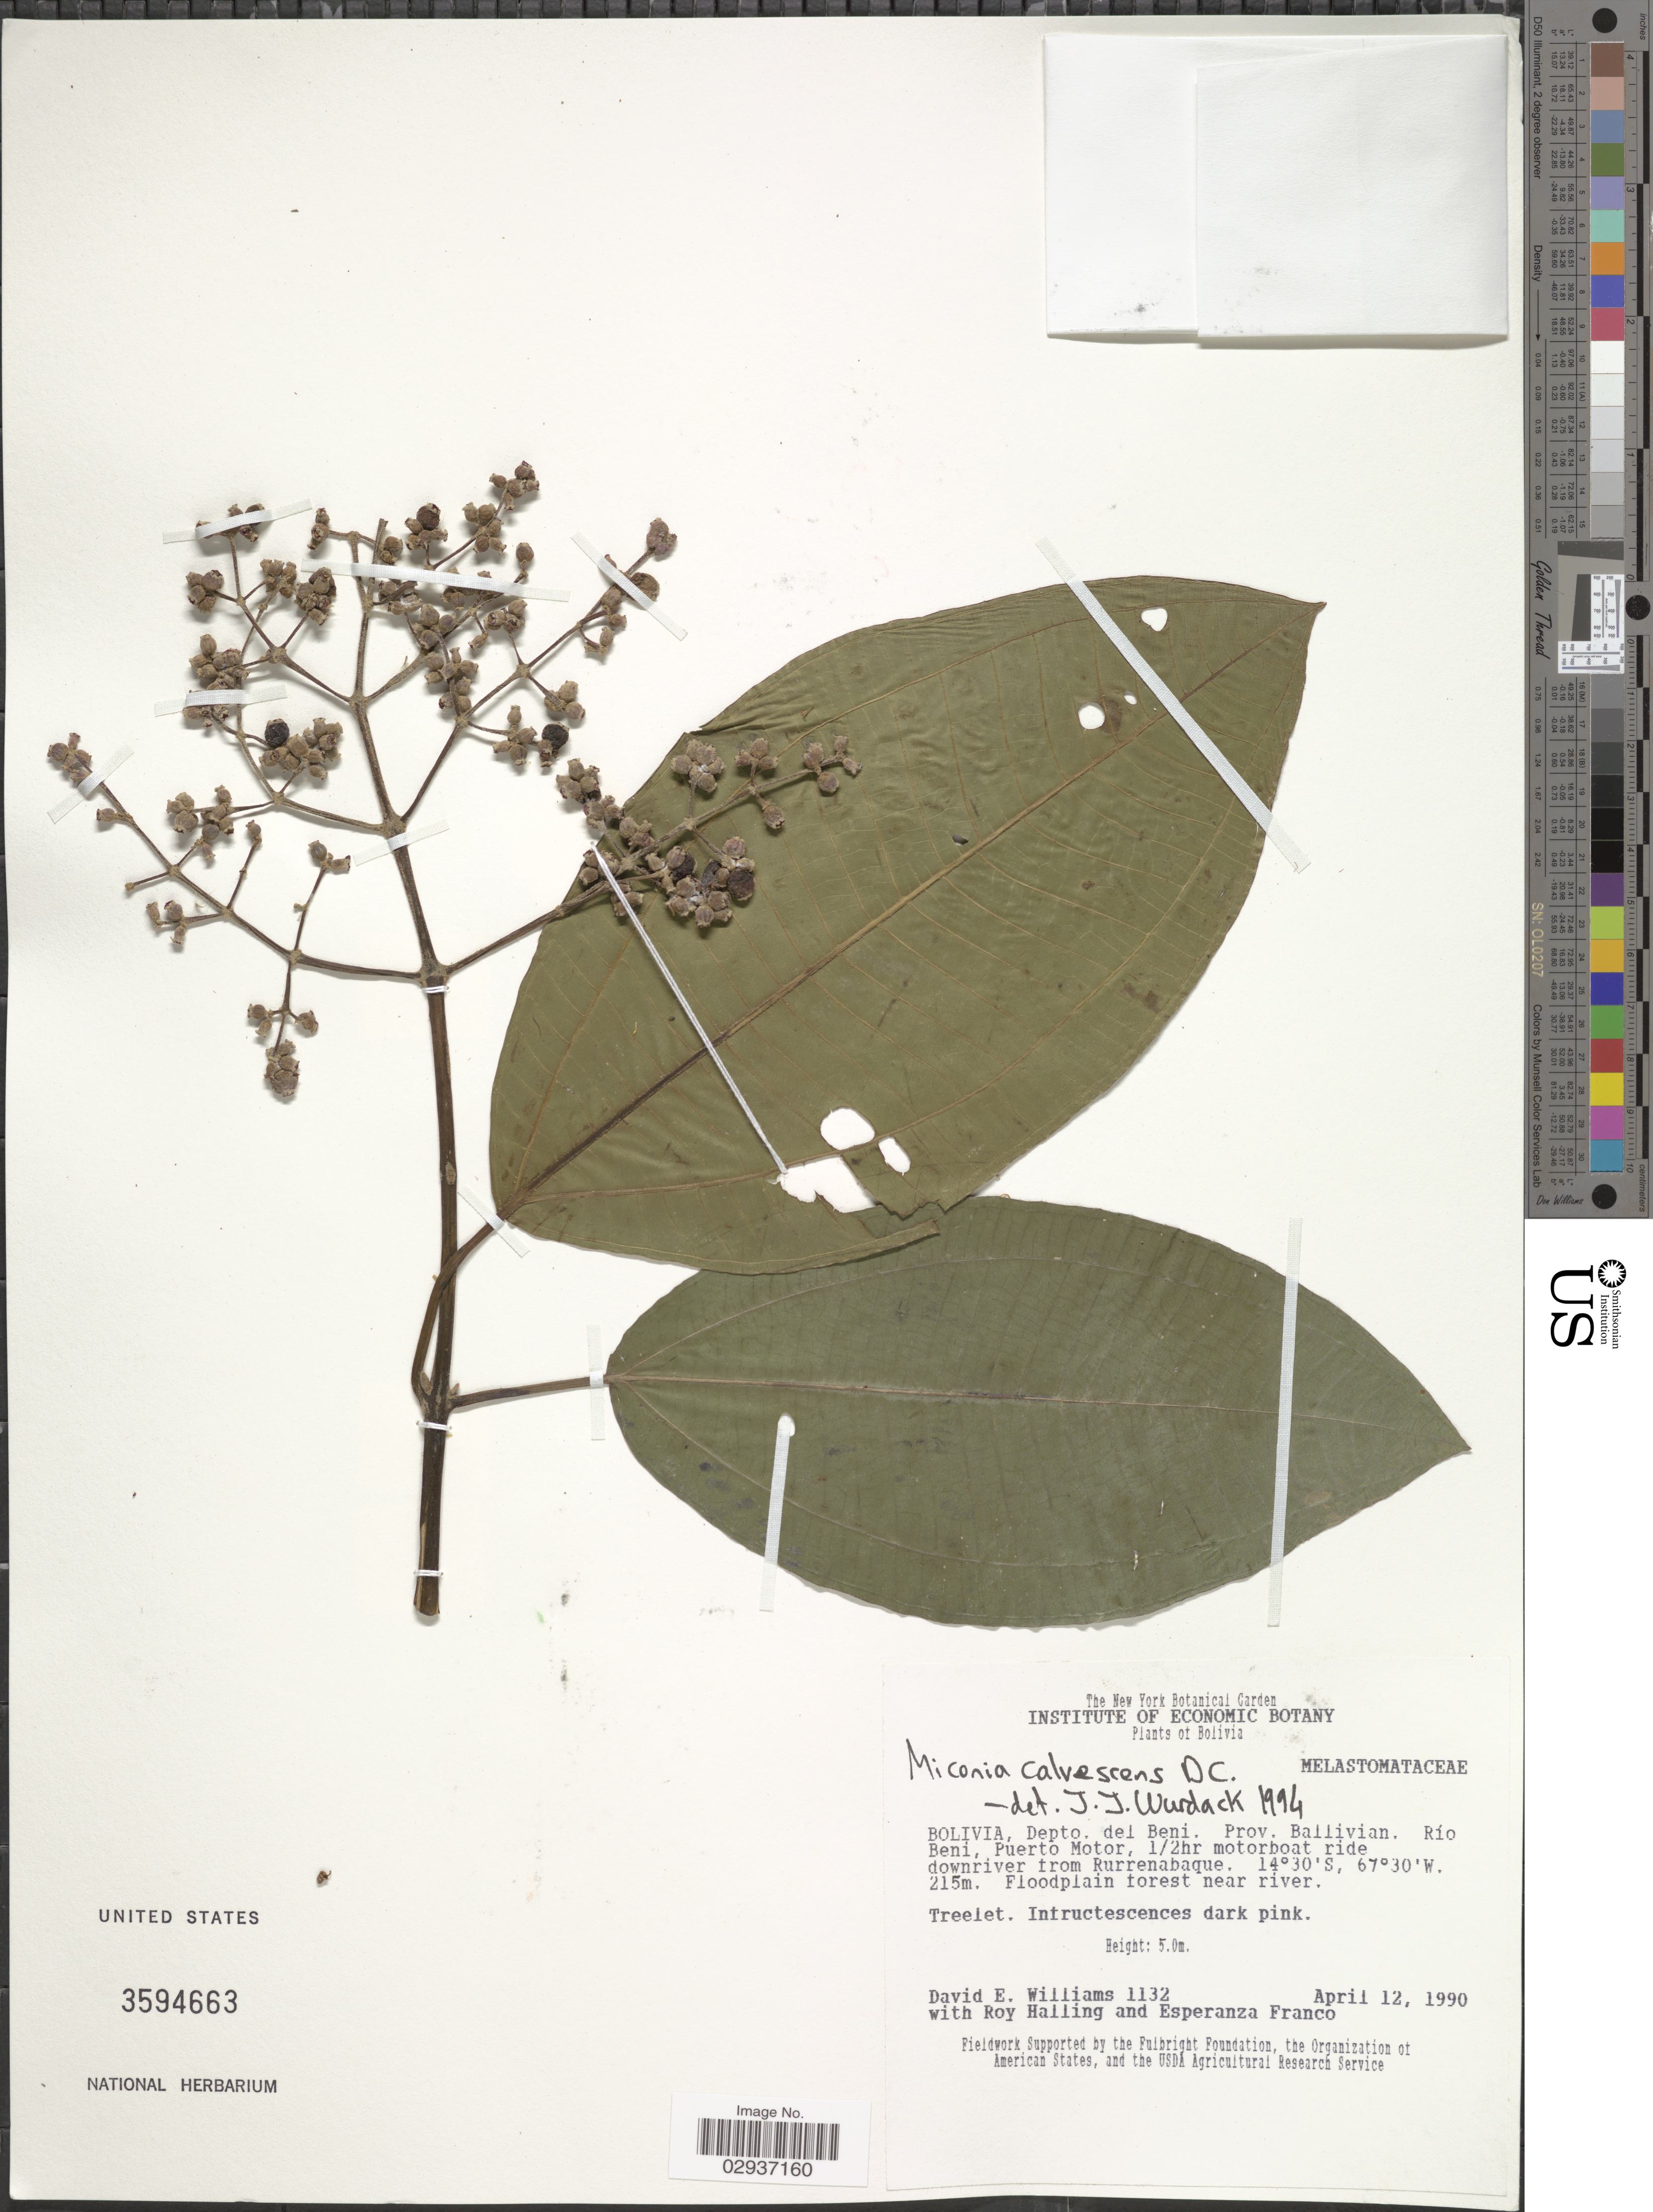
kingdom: Plantae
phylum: Tracheophyta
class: Magnoliopsida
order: Myrtales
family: Melastomataceae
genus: Miconia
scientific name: Miconia calvescens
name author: DC.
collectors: D. E. Williams, R. Halling & E. Franco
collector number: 1132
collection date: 1990-04-12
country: Bolivia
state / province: Beni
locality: Depto. del Beni. Prov. Ballivian. Río Beni, Puerto Motor, 1/2hr motorboat ride downriver from Rurrenabaque.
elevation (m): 215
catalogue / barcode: US 3594663